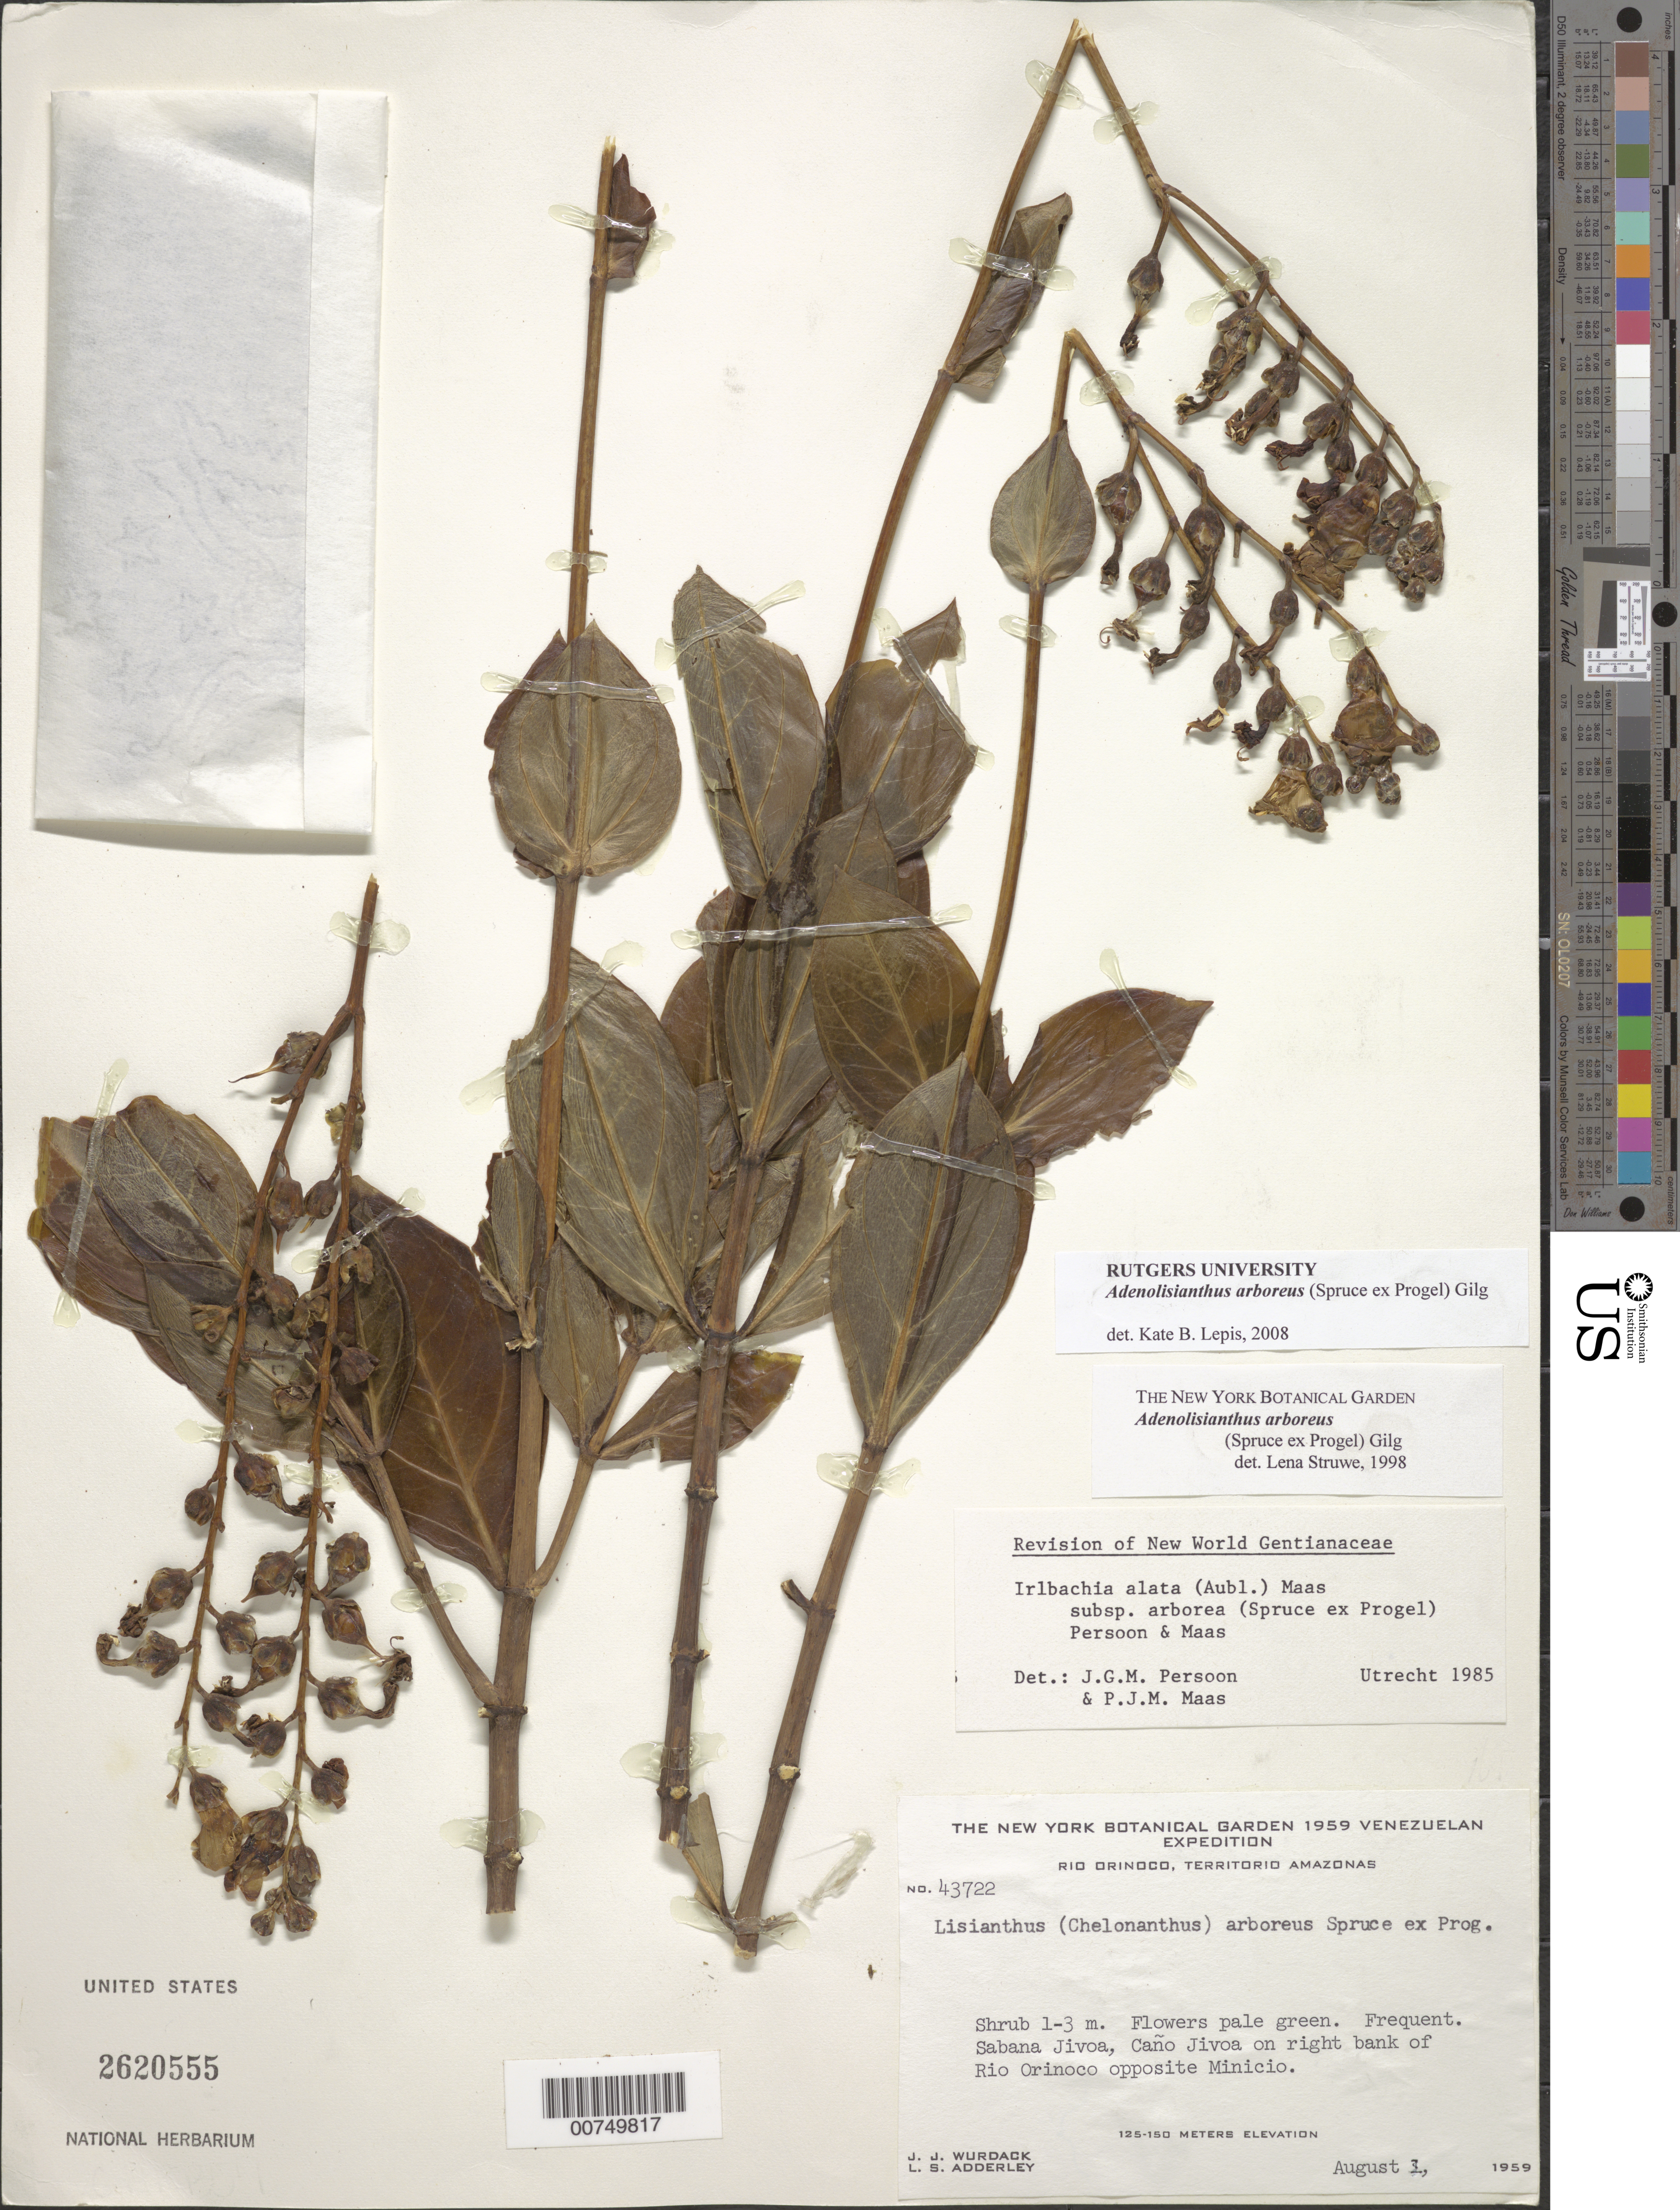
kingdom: Plantae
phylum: Tracheophyta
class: Magnoliopsida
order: Gentianales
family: Gentianaceae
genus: Adenolisianthus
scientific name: Adenolisianthus arboreus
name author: (Spruce ex Progel) Gilg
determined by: Struwe, L.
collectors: J. J. Wurdack & L. S. Adderley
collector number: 43722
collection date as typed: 1-Aug-59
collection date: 1959-08-01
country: Venezuela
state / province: Amazonas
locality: Caño Jivoa, right bank of Río Orinoco opposite Minicio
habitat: Sabana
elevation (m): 125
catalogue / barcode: US 2620555